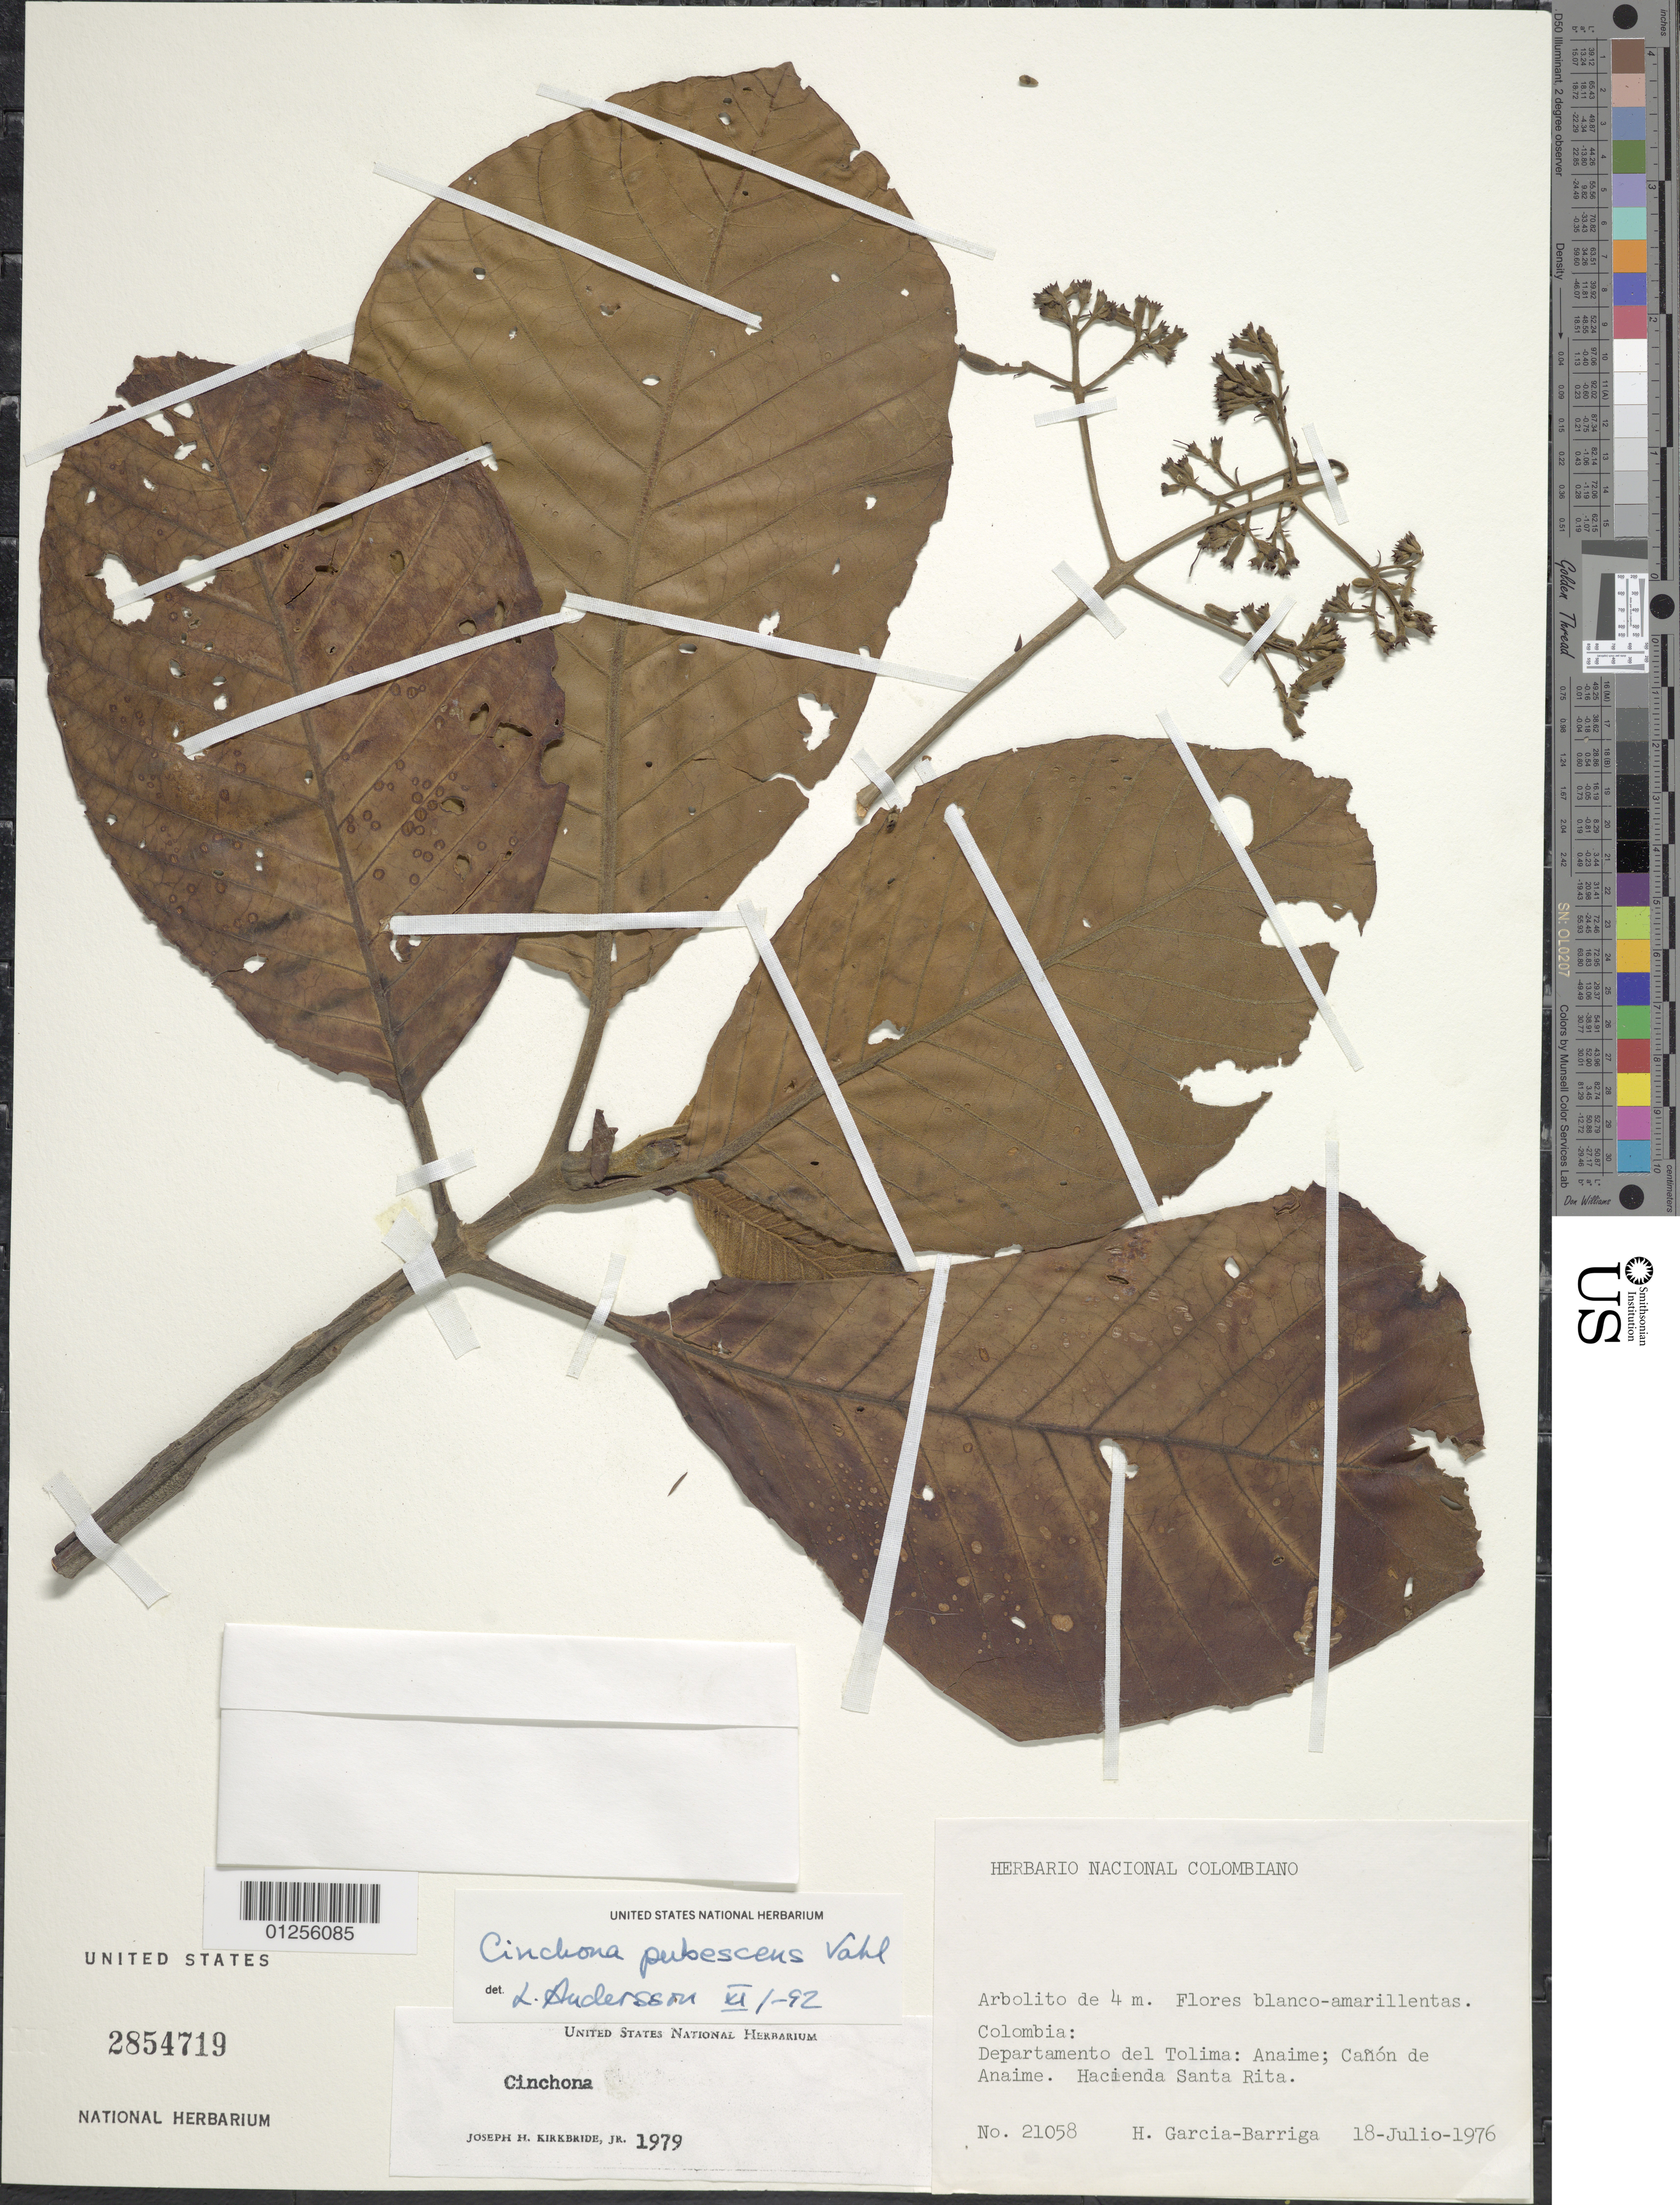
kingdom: Plantae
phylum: Tracheophyta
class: Magnoliopsida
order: Gentianales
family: Rubiaceae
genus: Cinchona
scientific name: Cinchona pubescens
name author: Vahl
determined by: Andersson, [Bengt] Lennart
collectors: H. García Barriga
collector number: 21058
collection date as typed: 18 Jul 1976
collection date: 1976-07-18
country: Colombia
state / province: Tolima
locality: Anaime, Cañon de Anaime, Hacienda Santa Rita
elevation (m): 1800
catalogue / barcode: US 2854719